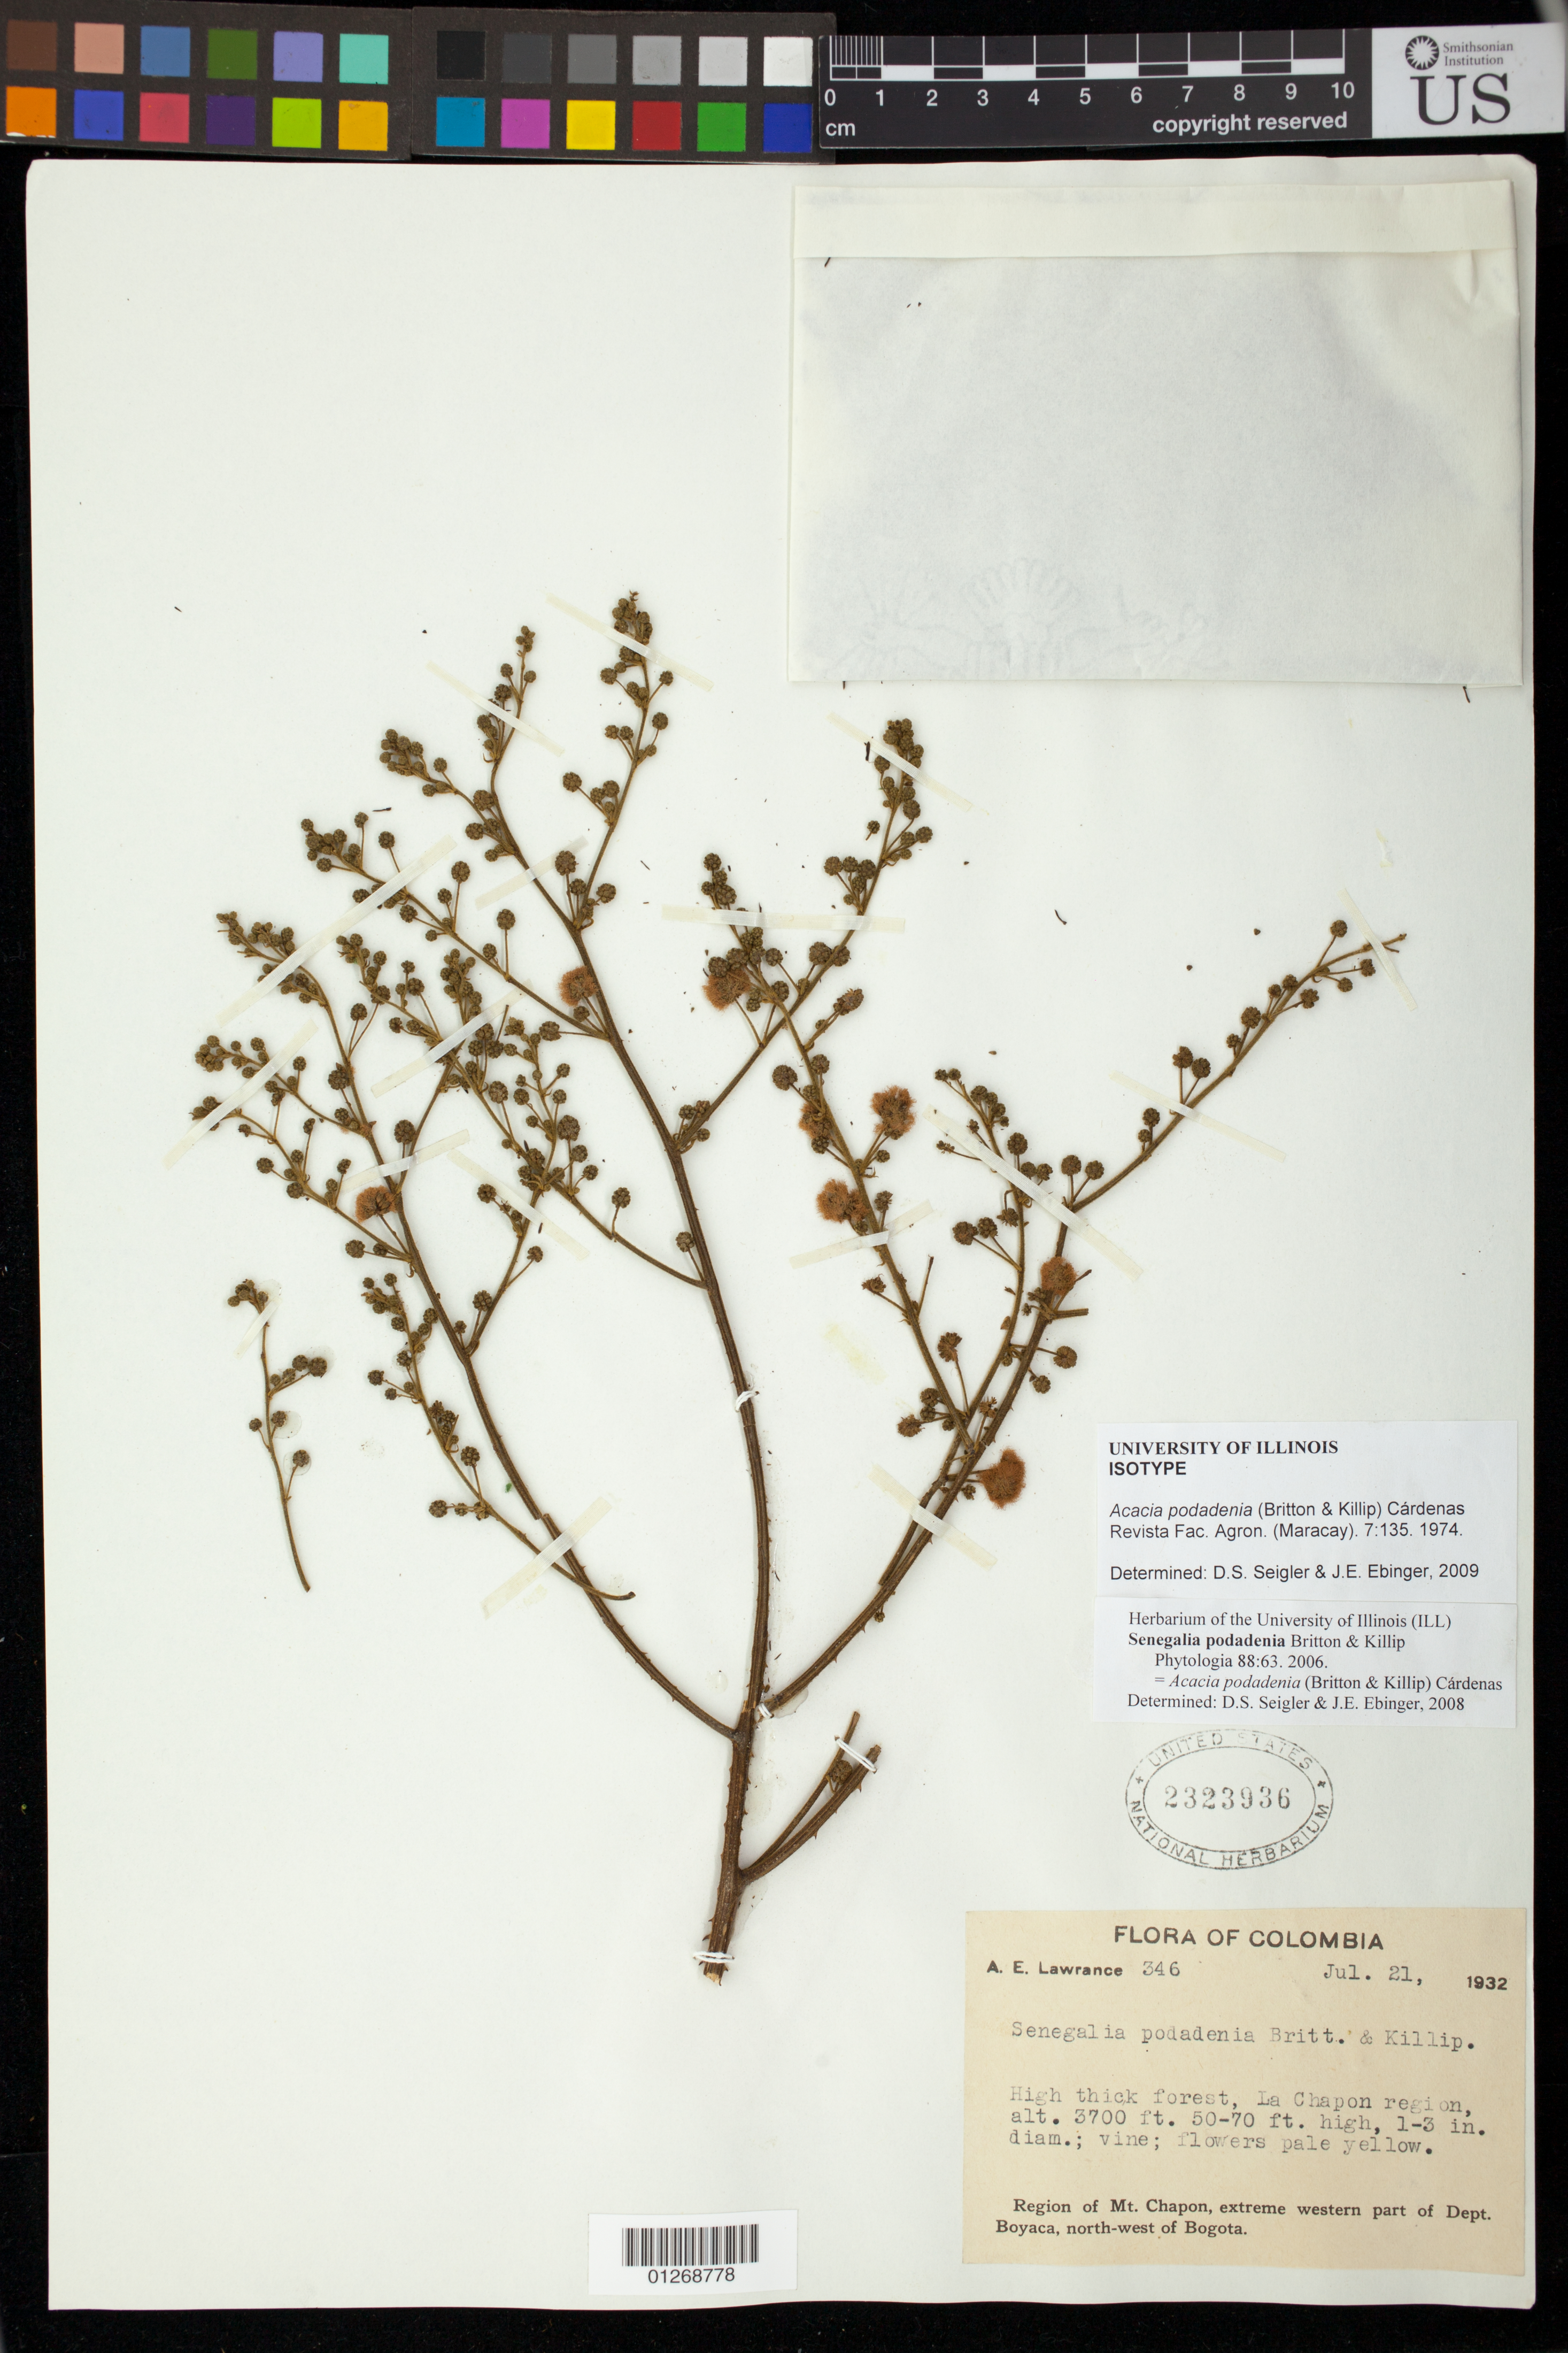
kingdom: Plantae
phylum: Tracheophyta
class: Magnoliopsida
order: Fabales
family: Fabaceae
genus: Senegalia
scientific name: Senegalia podadenia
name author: Britton & Killip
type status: Isotype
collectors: A. Lawrance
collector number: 346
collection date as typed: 21 Jul 1932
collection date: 1932-07-21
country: Colombia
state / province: Boyacá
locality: La Chapon.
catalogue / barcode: US 2323936